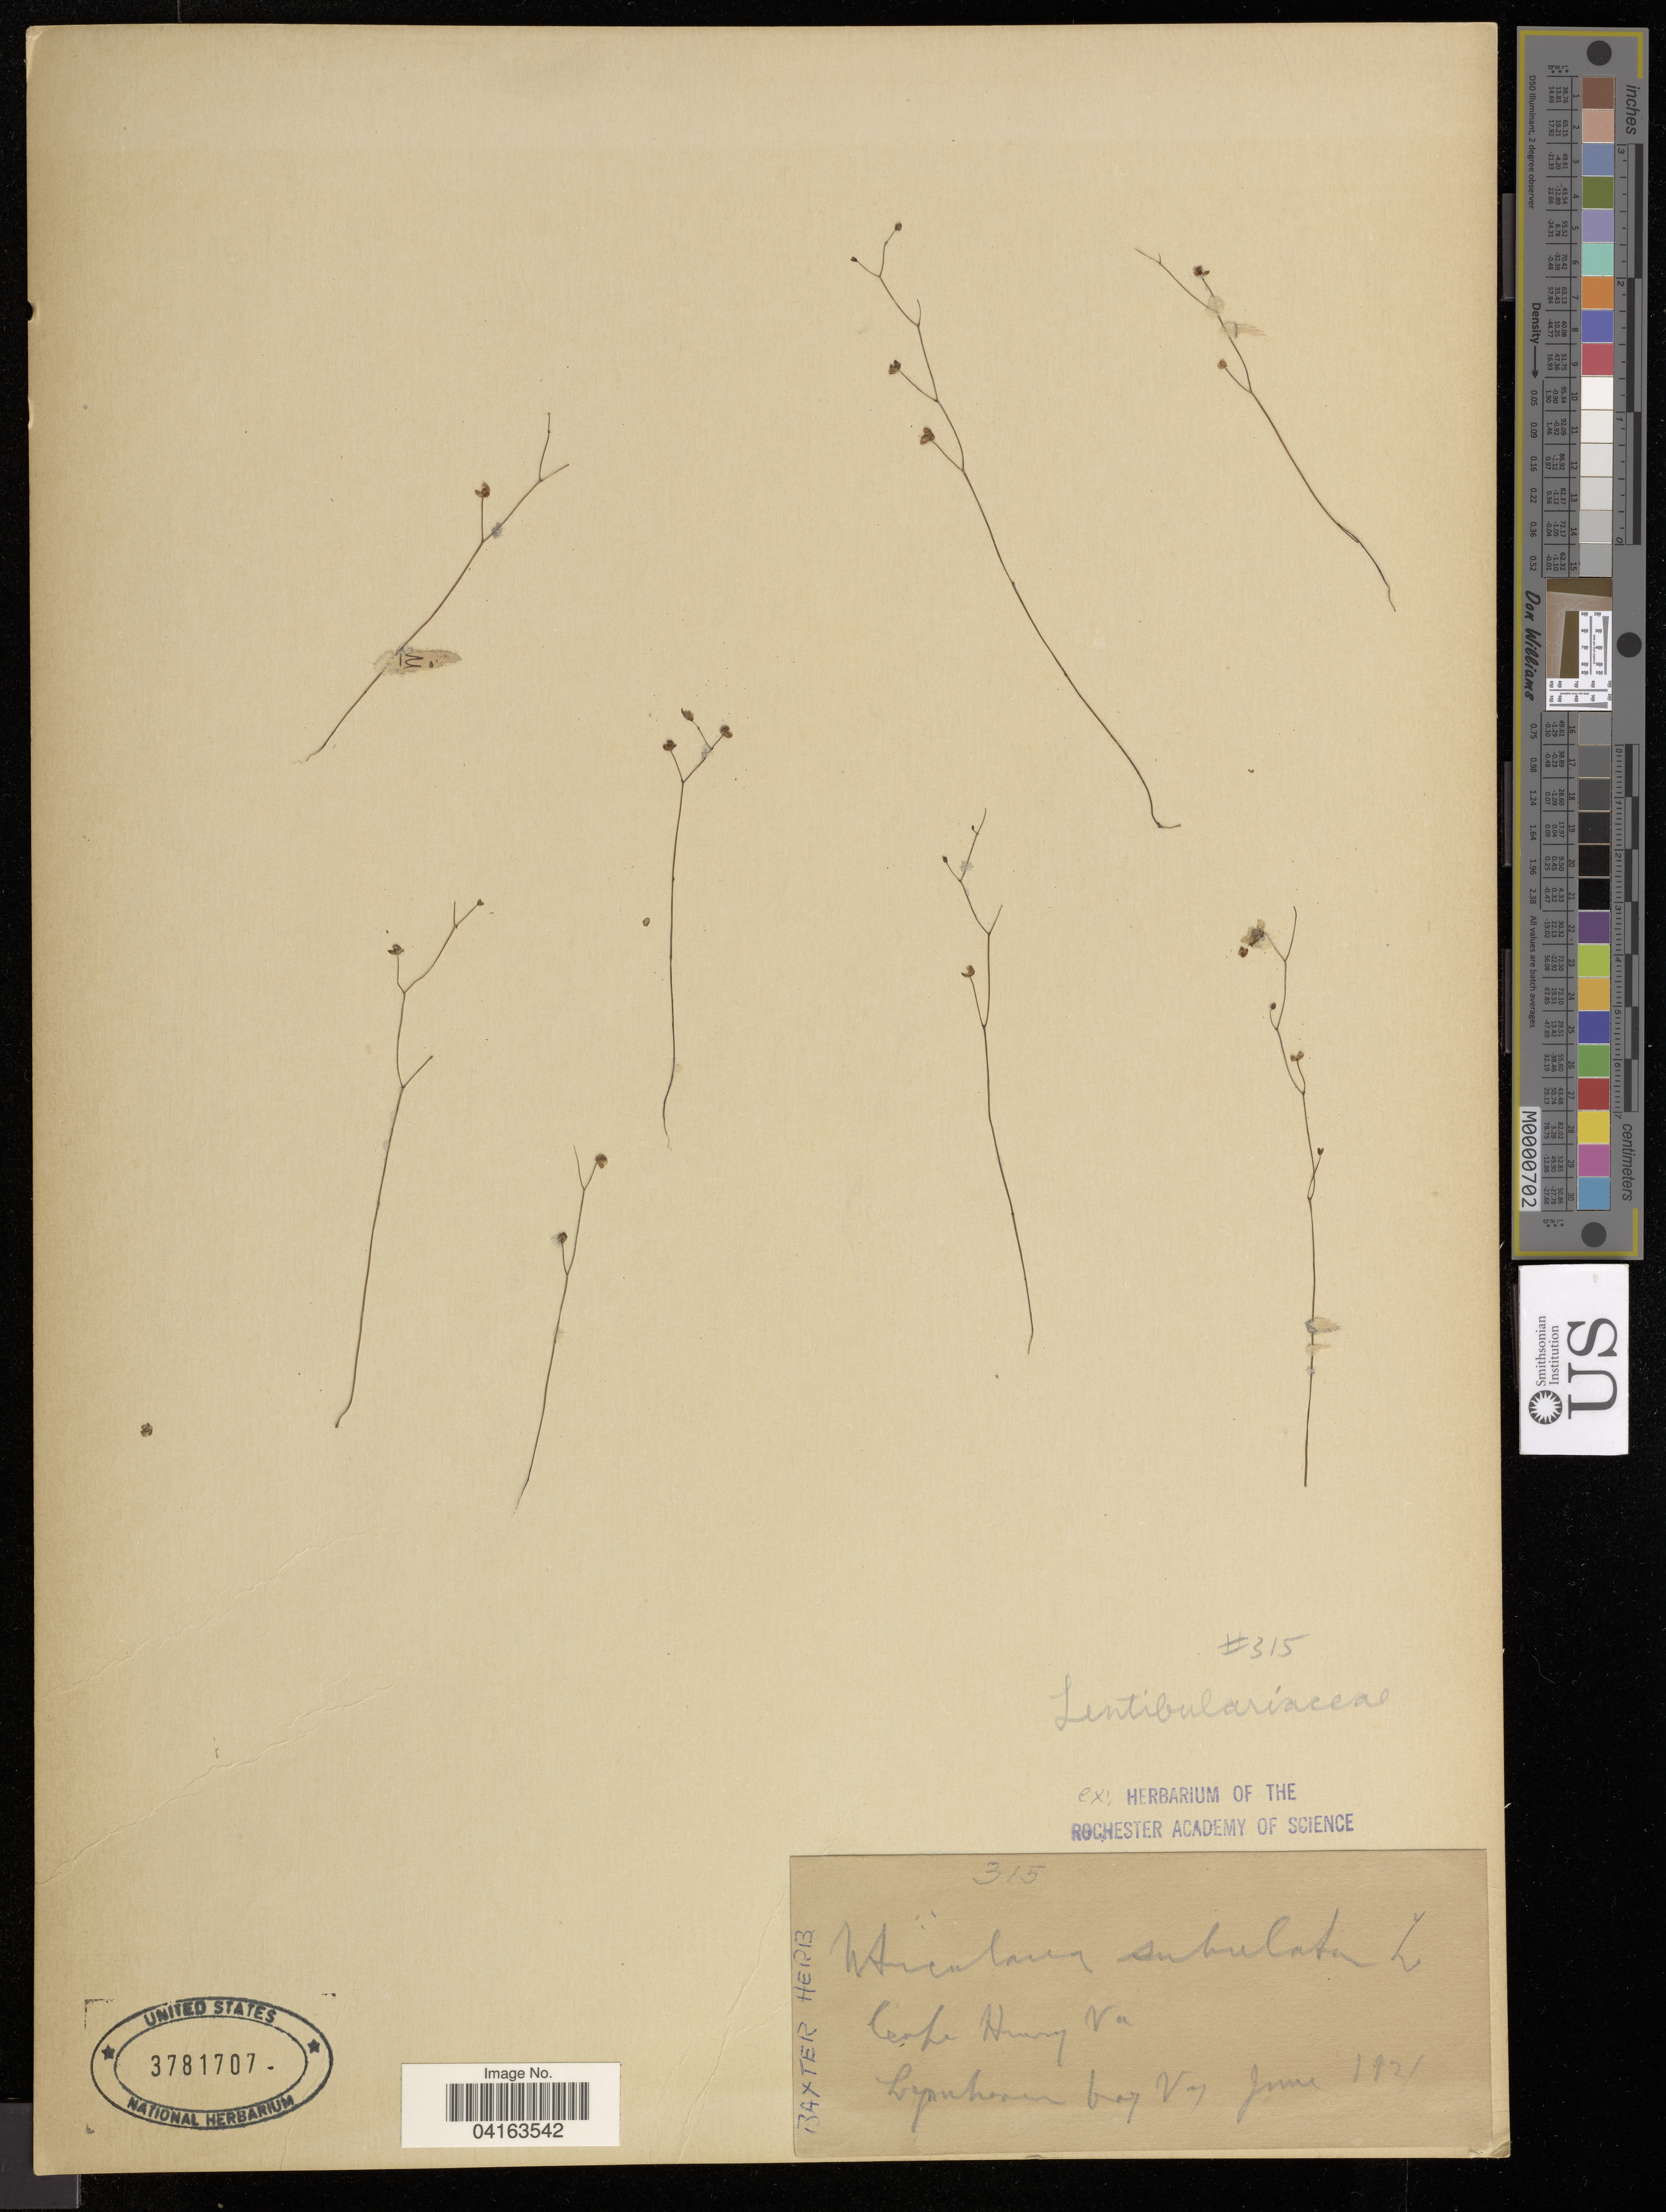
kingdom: Plantae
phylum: Tracheophyta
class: Magnoliopsida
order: Lamiales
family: Lentibulariaceae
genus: Utricularia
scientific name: Utricularia subulata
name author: L.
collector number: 315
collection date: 1921-06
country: United States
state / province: Virginia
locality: Cape Henry. Lynnhaven Bay.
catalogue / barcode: US 3781707